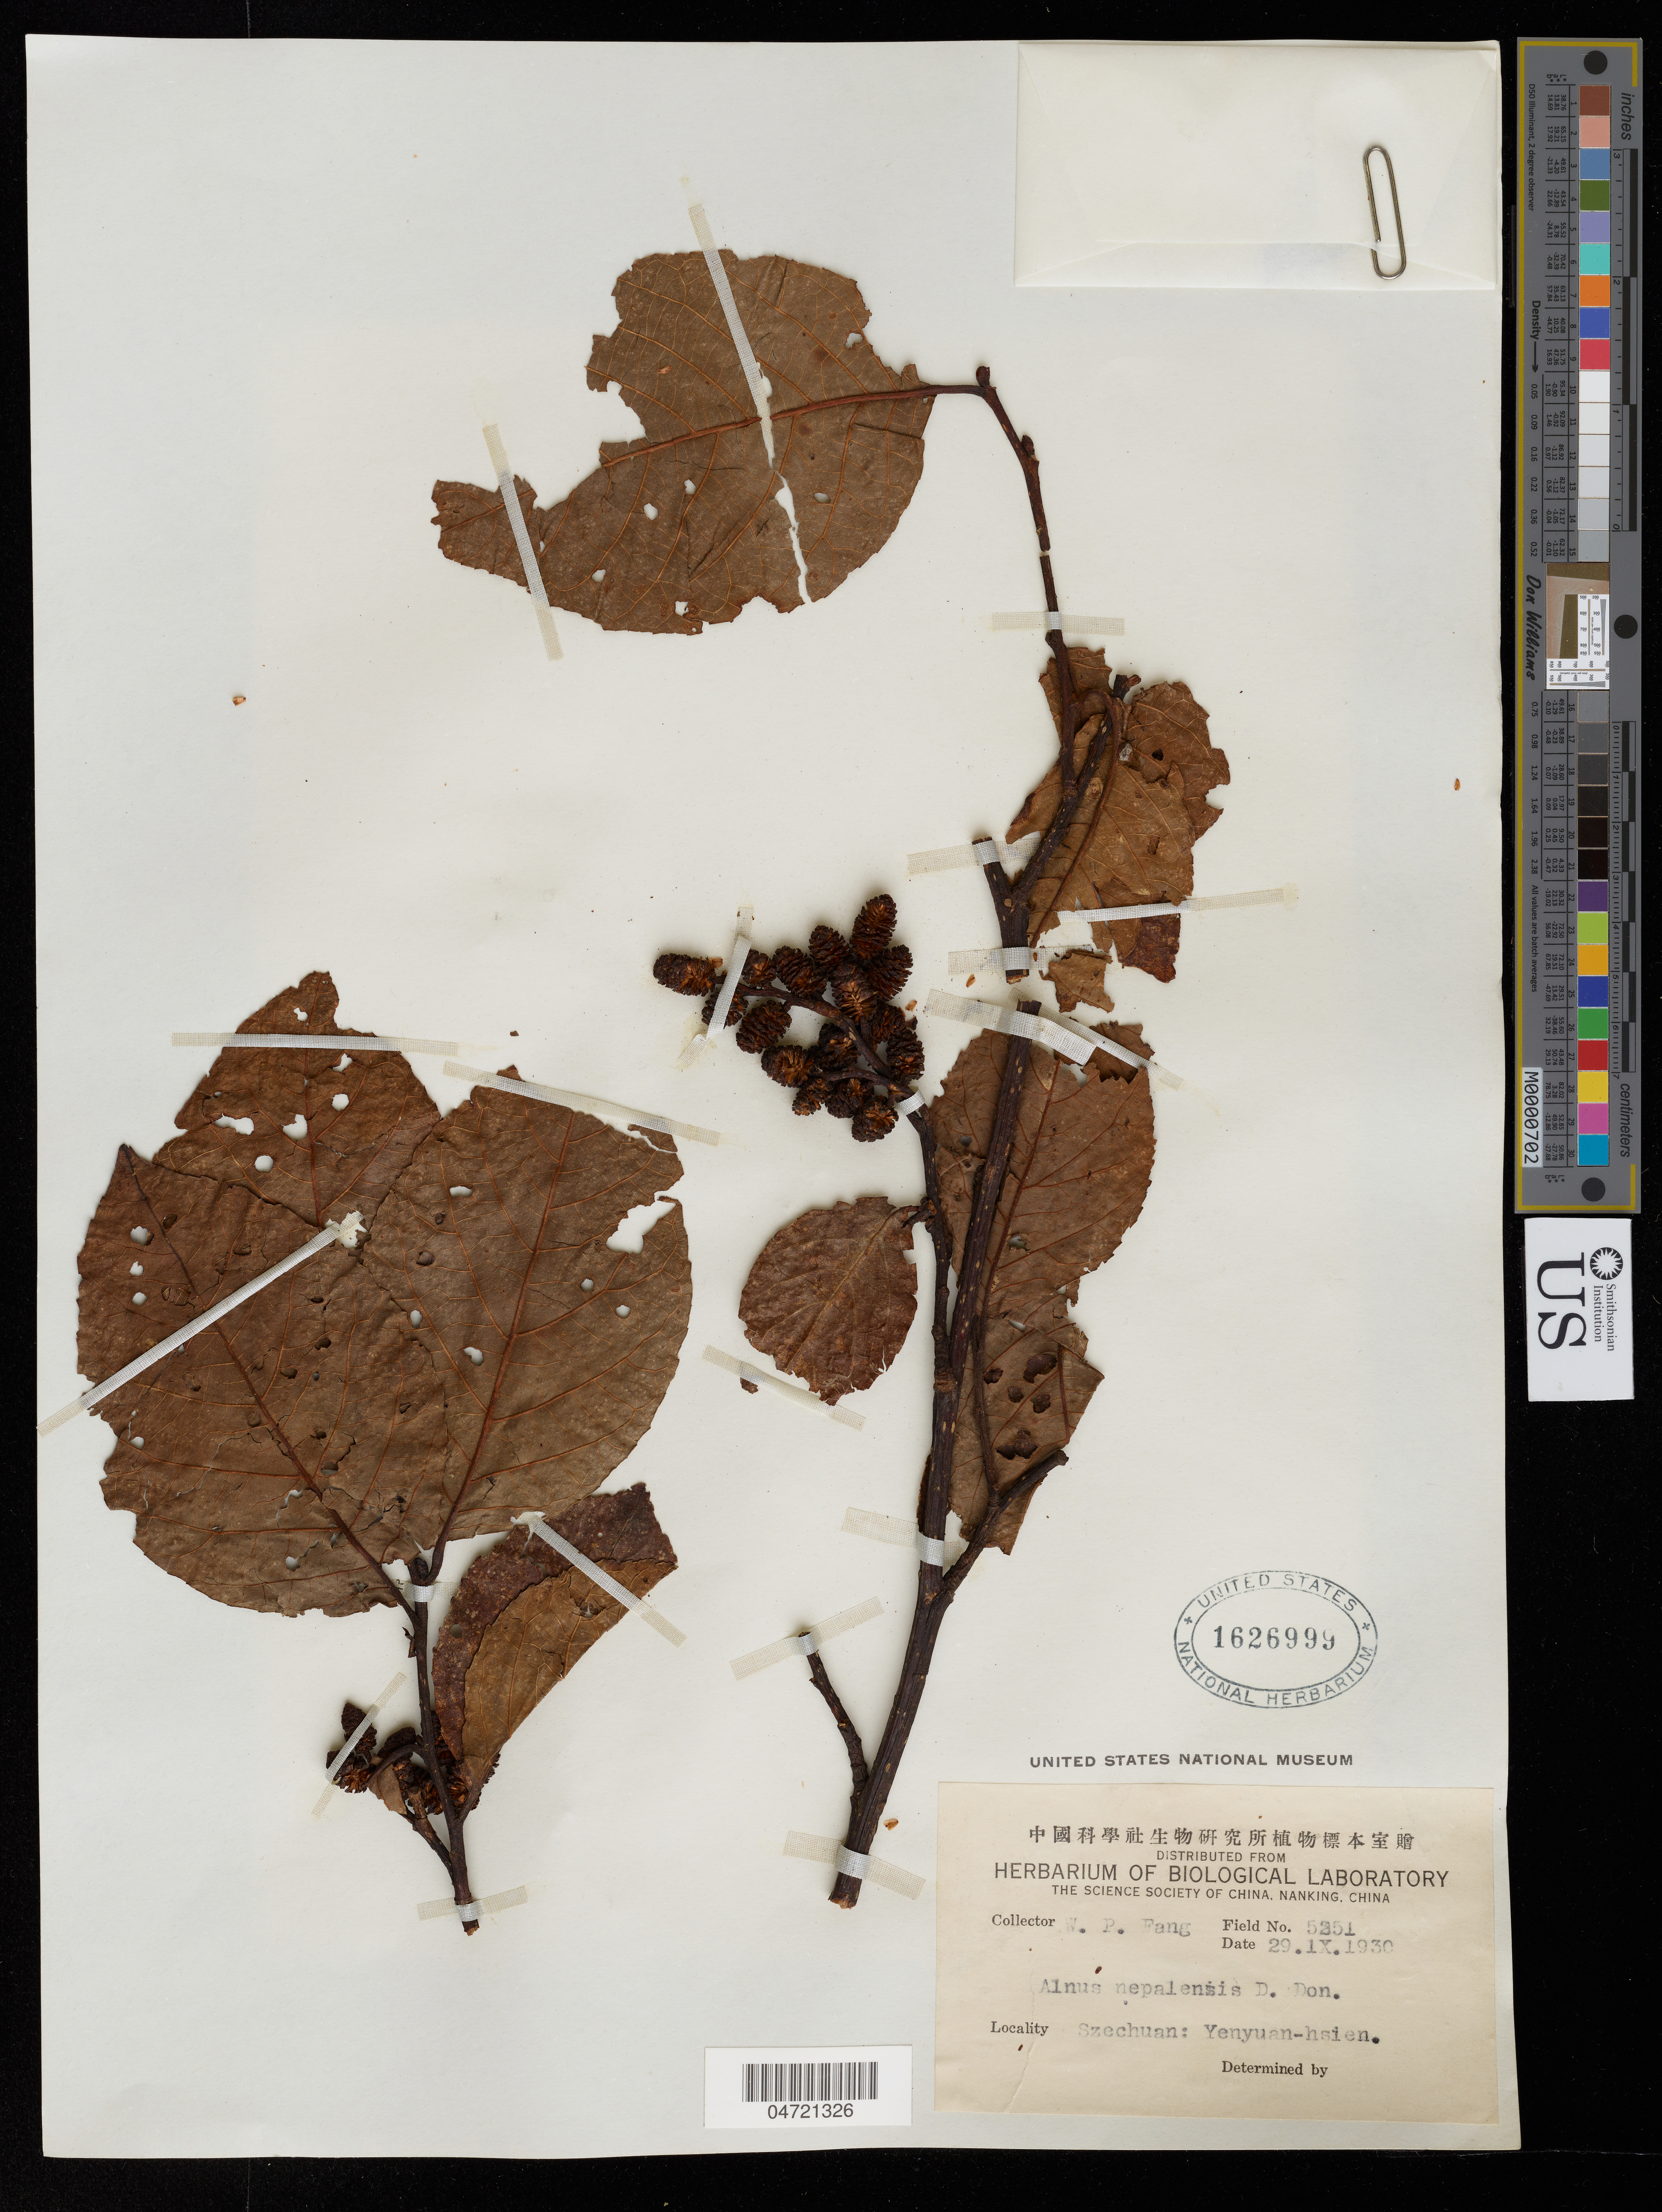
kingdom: Plantae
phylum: Tracheophyta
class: Magnoliopsida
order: Fagales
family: Betulaceae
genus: Alnus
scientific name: Alnus nepalensis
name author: D. Don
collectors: J. Rock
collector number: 7781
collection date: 1922-05/1922-10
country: China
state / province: Yunnan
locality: Yangtze watershed, Prefectural District of Likiang, eastern slopes of Likiang Snow Range.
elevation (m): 3353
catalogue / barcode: US 1514601